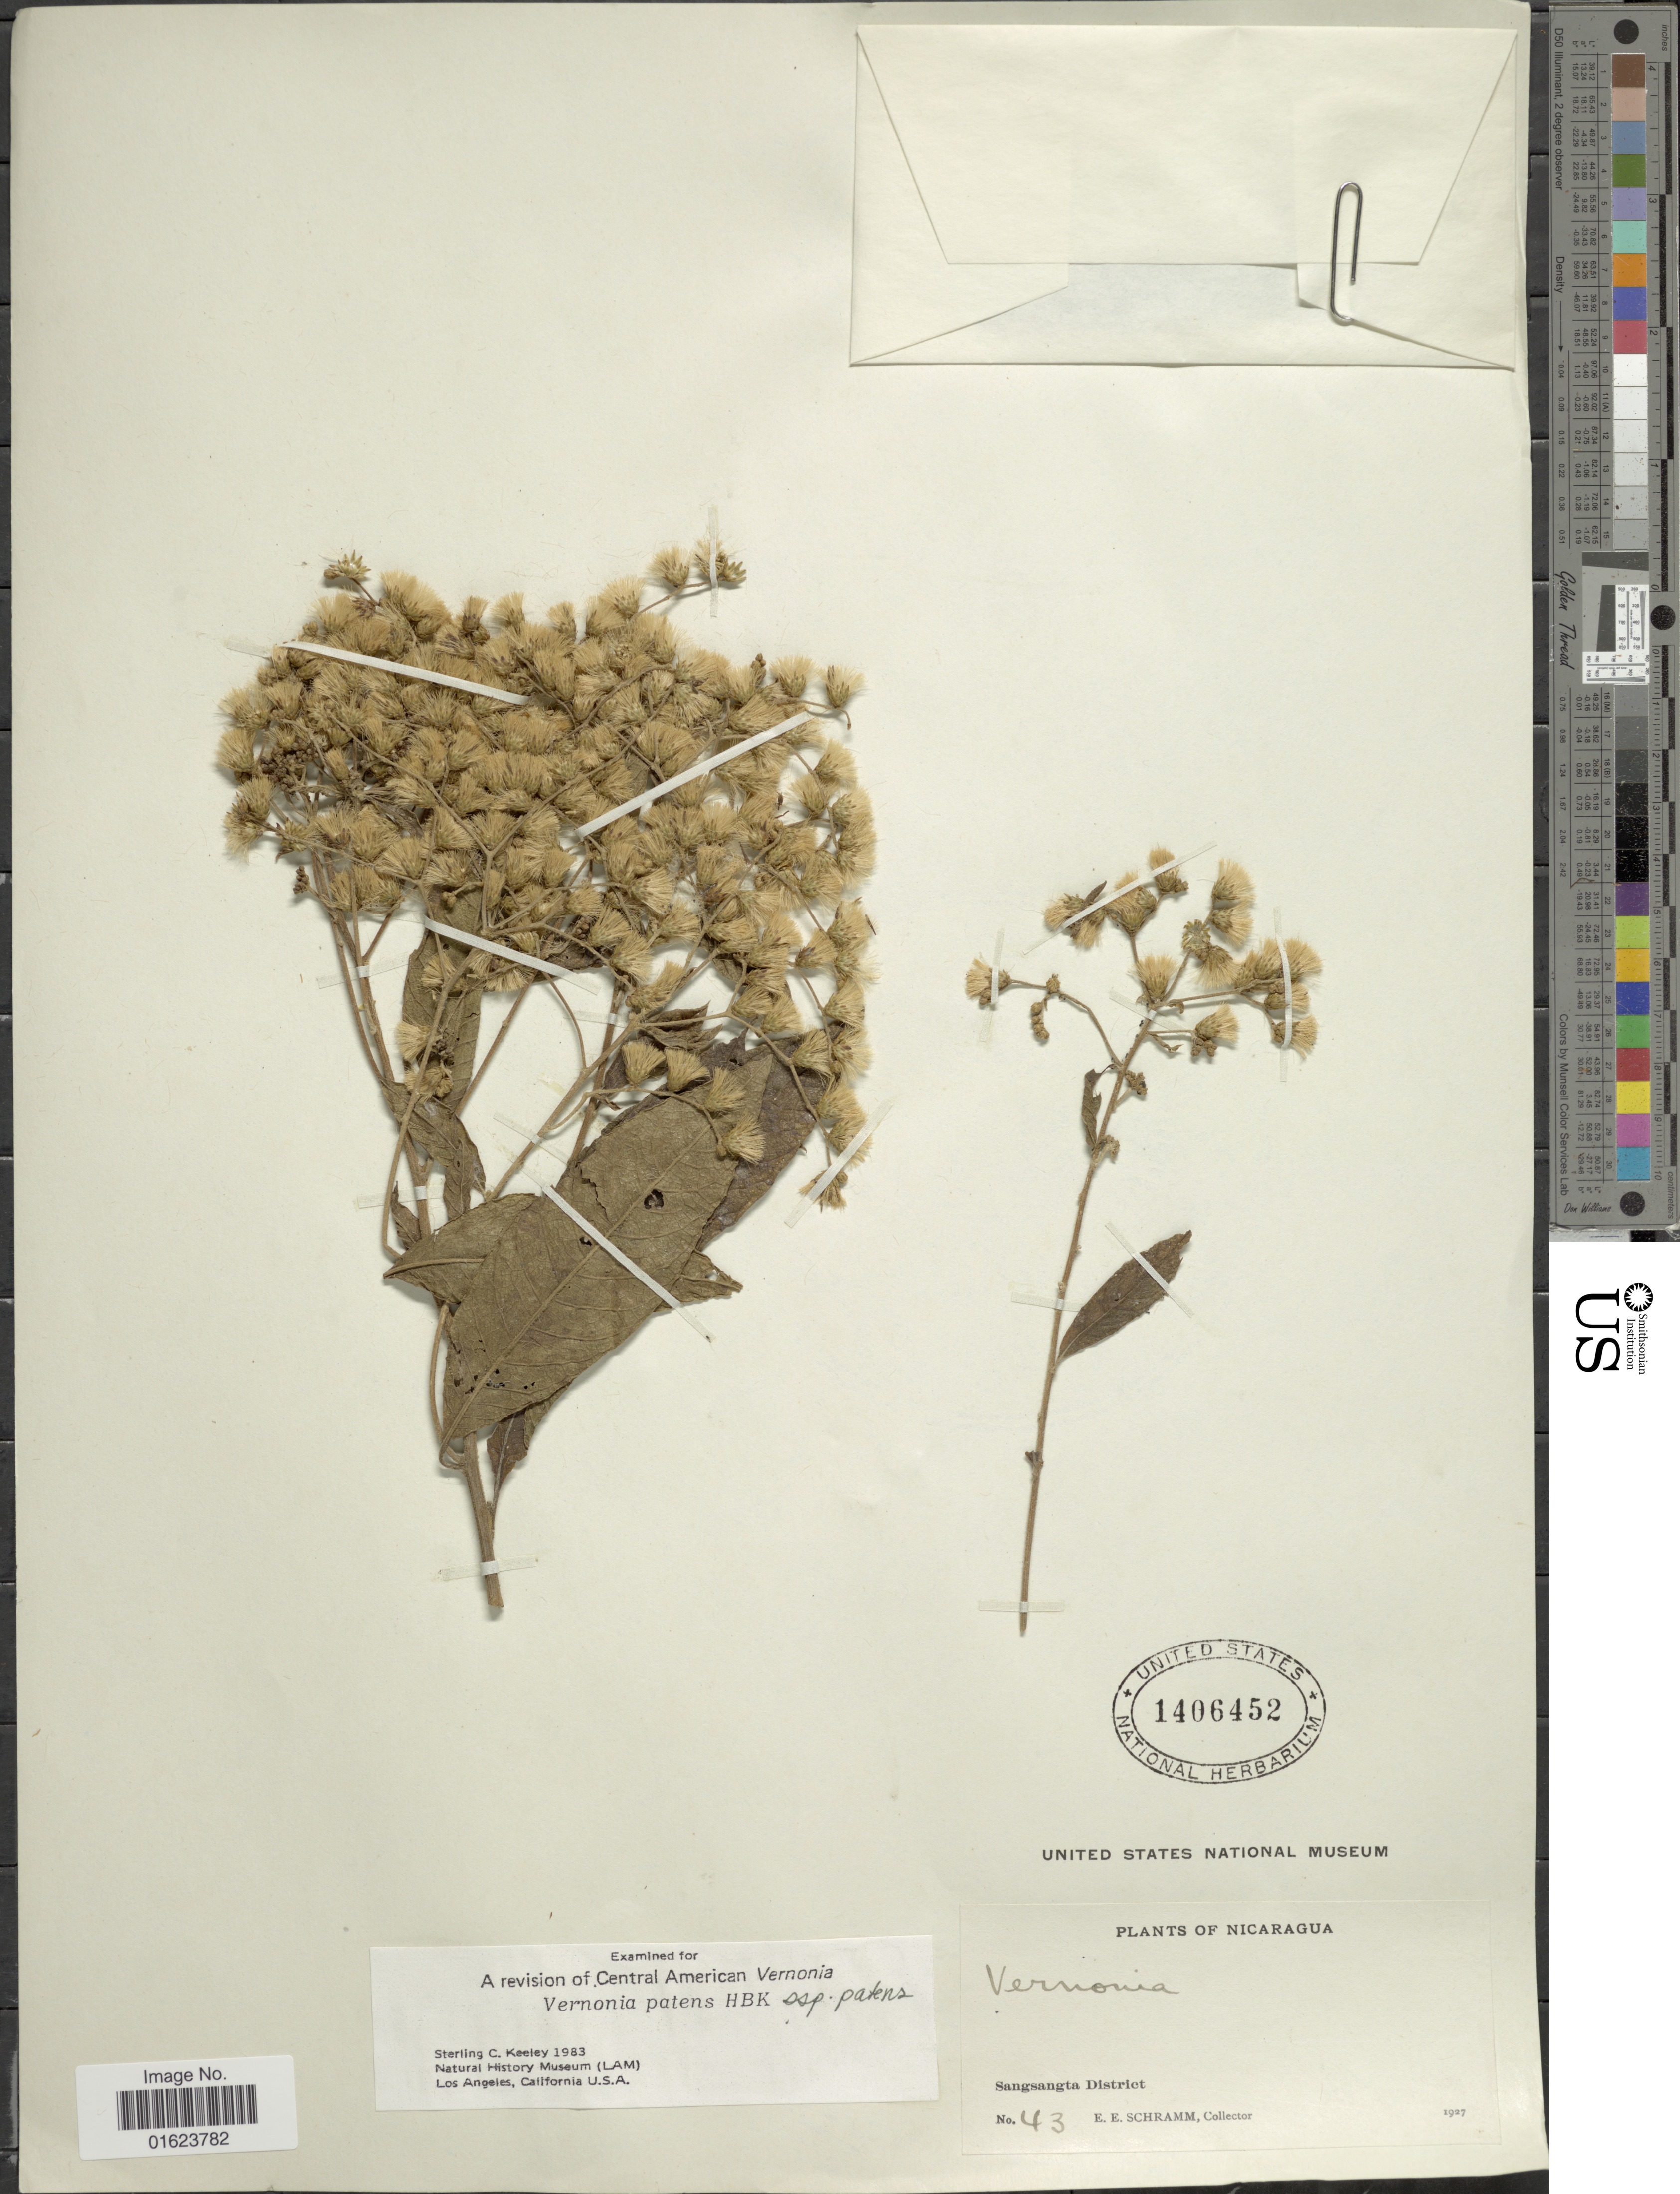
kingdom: Plantae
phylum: Tracheophyta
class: Magnoliopsida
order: Asterales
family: Asteraceae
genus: Vernonanthura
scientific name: Vernonanthura patens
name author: (Kunth) H. Rob.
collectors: E. Schramm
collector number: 43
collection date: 1927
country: Nicaragua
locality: Sangsangta District, Nicaragua.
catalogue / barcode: US 1406452